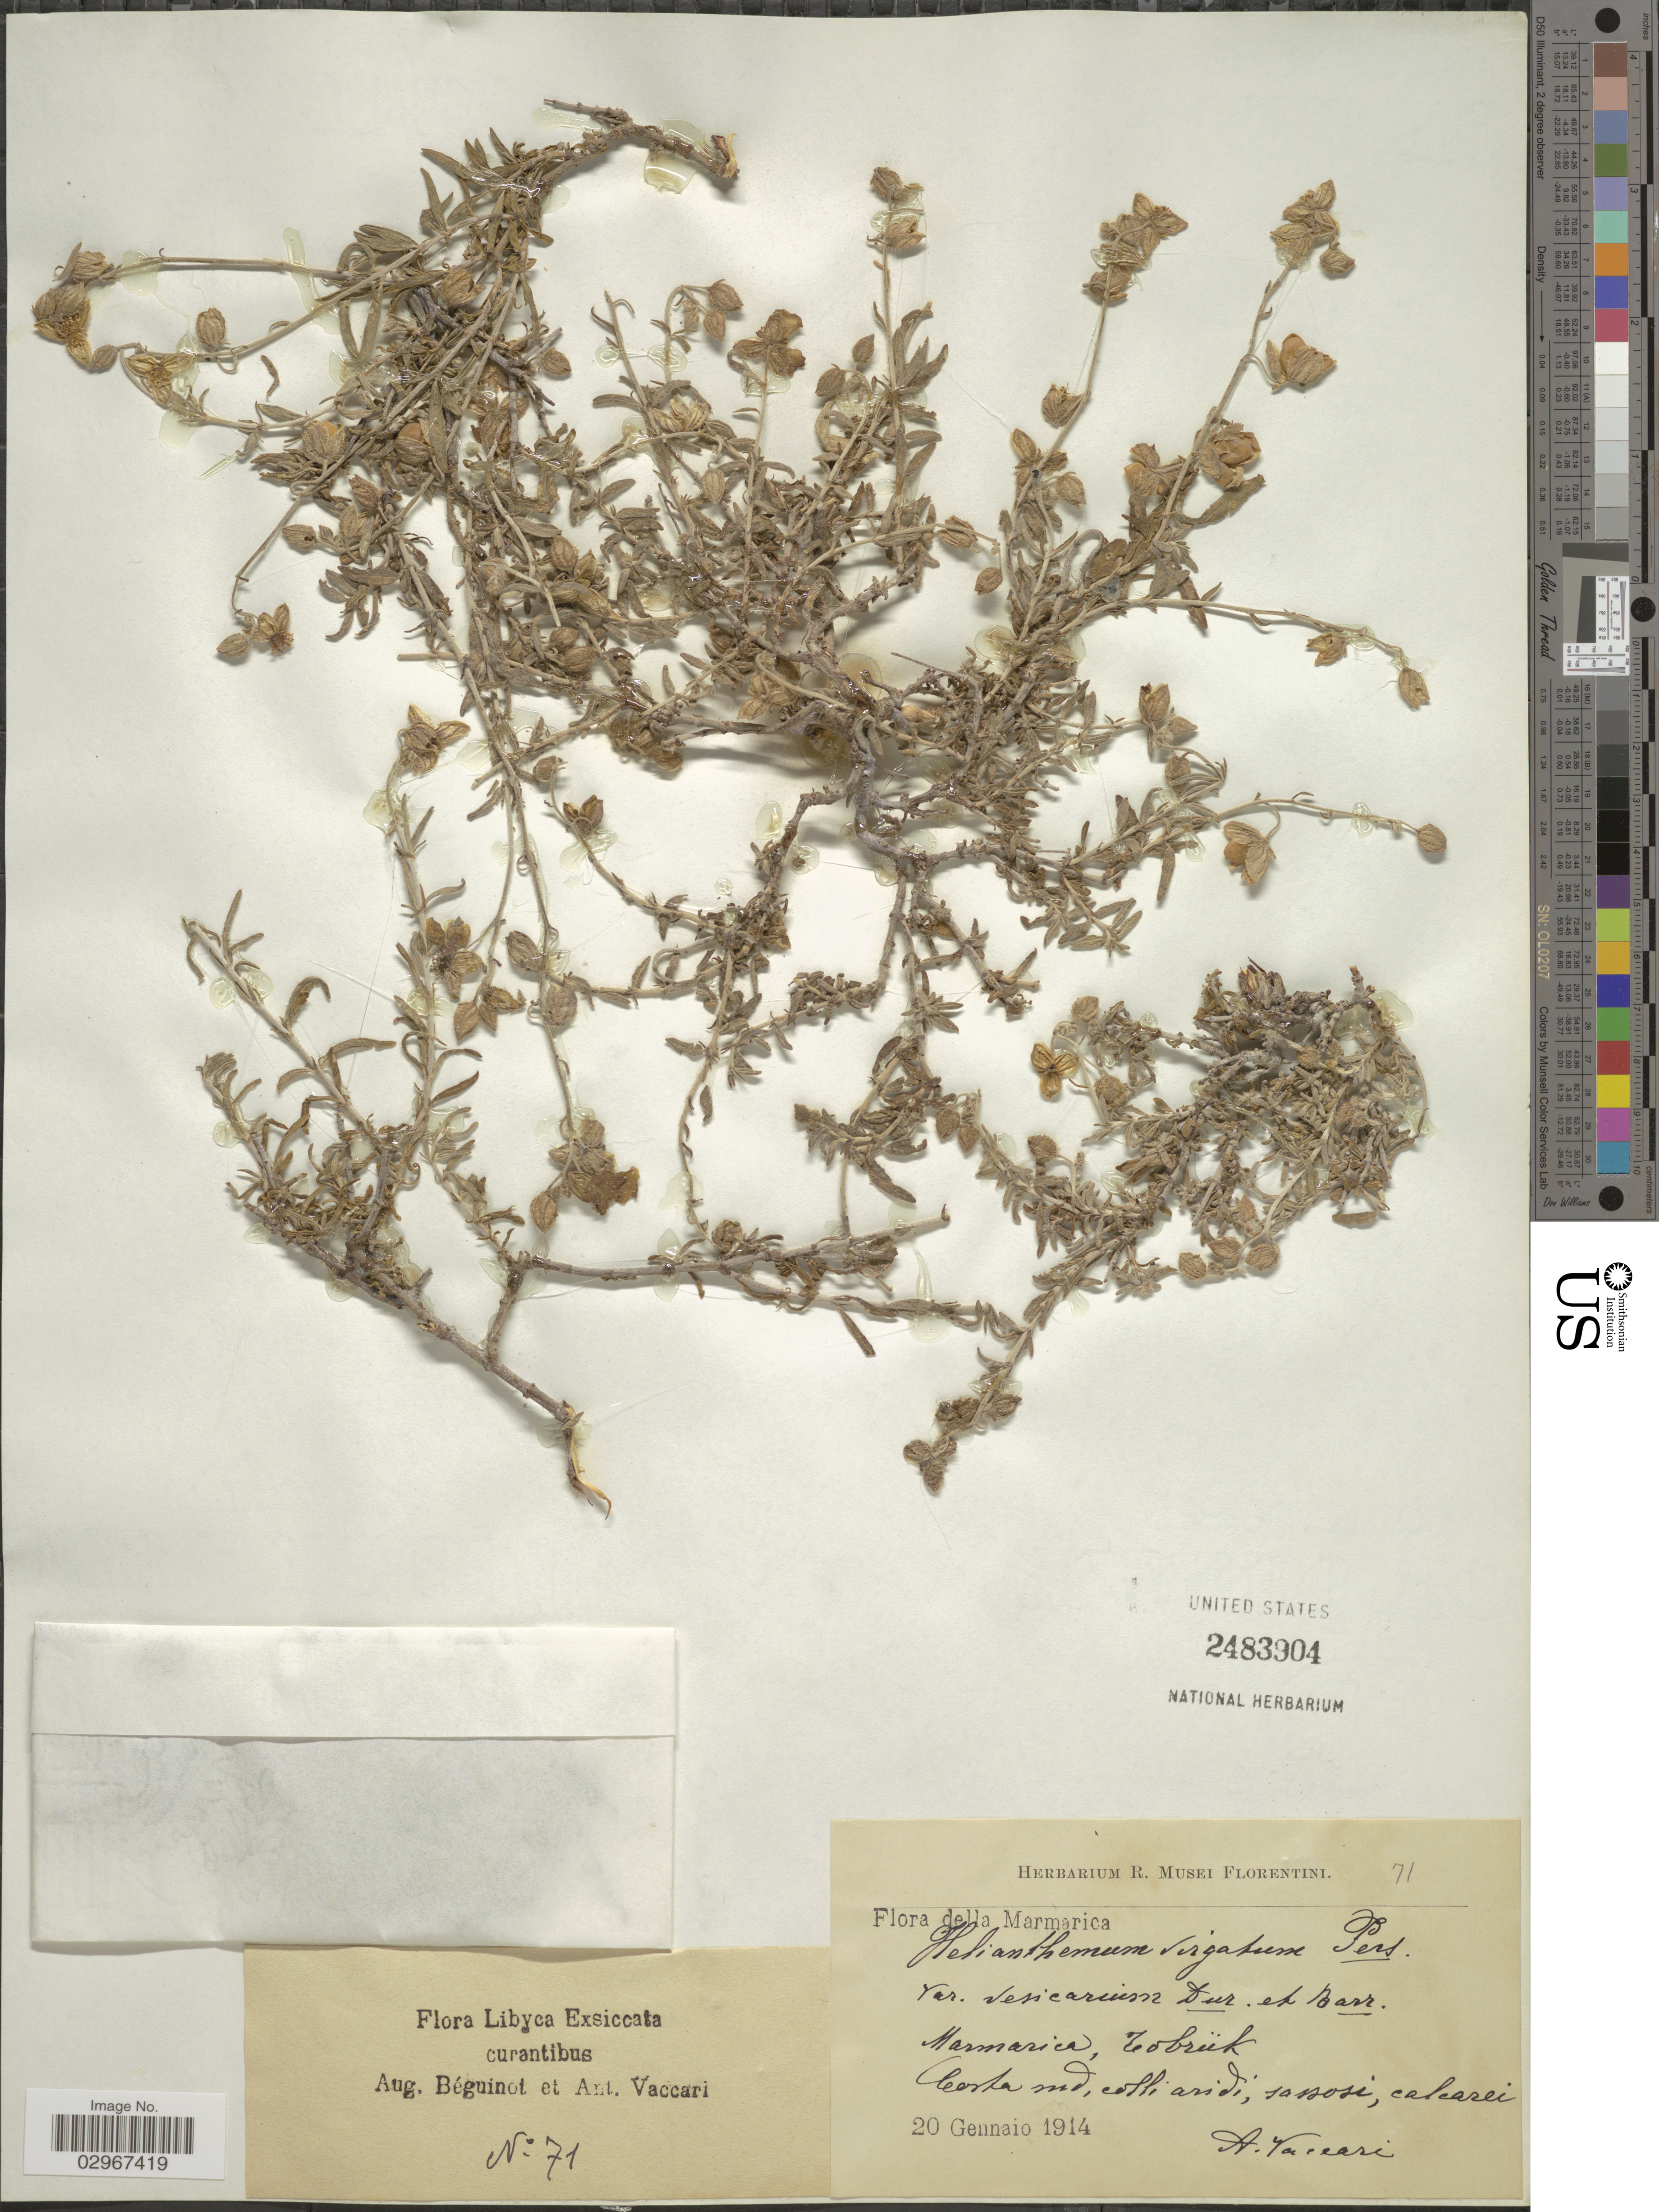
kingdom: Plantae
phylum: Tracheophyta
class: Magnoliopsida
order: Malvales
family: Cistaceae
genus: Helianthemum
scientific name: Helianthemum virgatum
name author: (Desf.) Pers.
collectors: A. Béguinot & A. Vaccari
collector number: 71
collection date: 1914-01-20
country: Libya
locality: Della Marmarica. Marmarica, Tobrük. Certa sud, colli aridi, sassosi, calcarei. Libyca.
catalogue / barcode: US 2483904